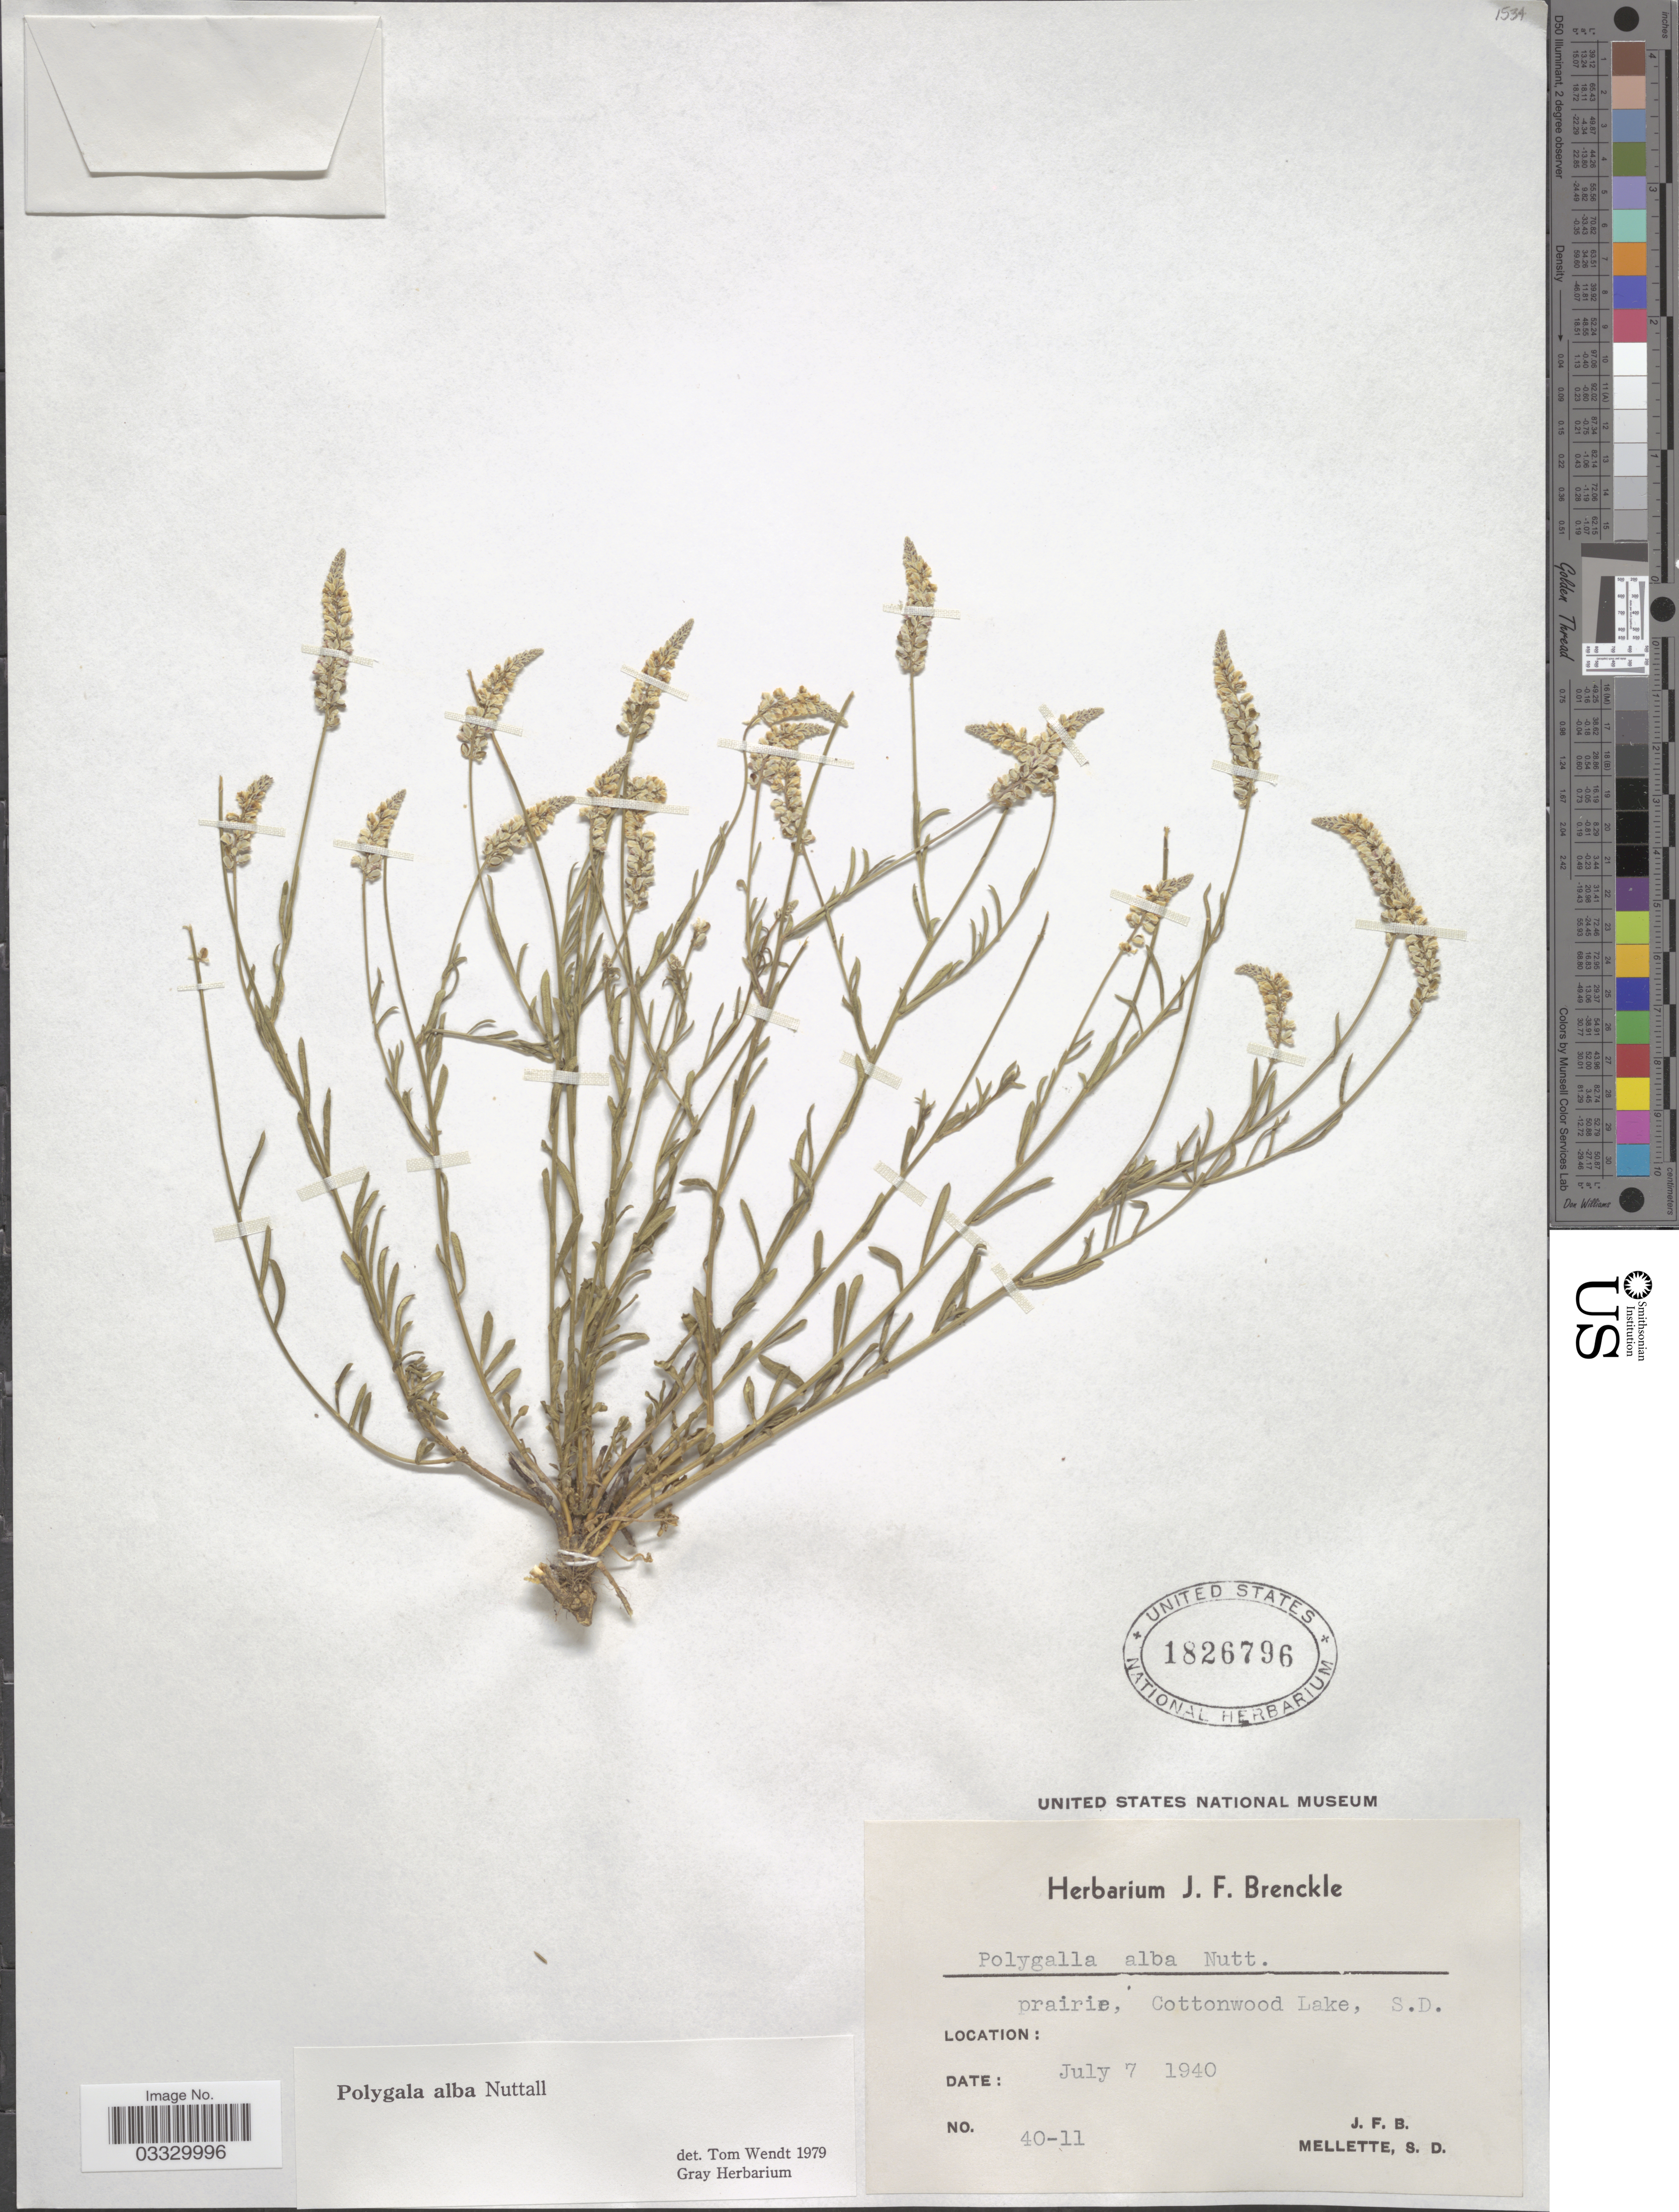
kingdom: Plantae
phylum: Tracheophyta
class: Magnoliopsida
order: Fabales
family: Polygalaceae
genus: Polygala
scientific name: Polygala alba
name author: Nutt.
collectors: J. Brenckle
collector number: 40-11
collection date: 1940-07-07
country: United States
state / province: South Dakota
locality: Cottonwood Lake.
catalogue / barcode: US 1826796